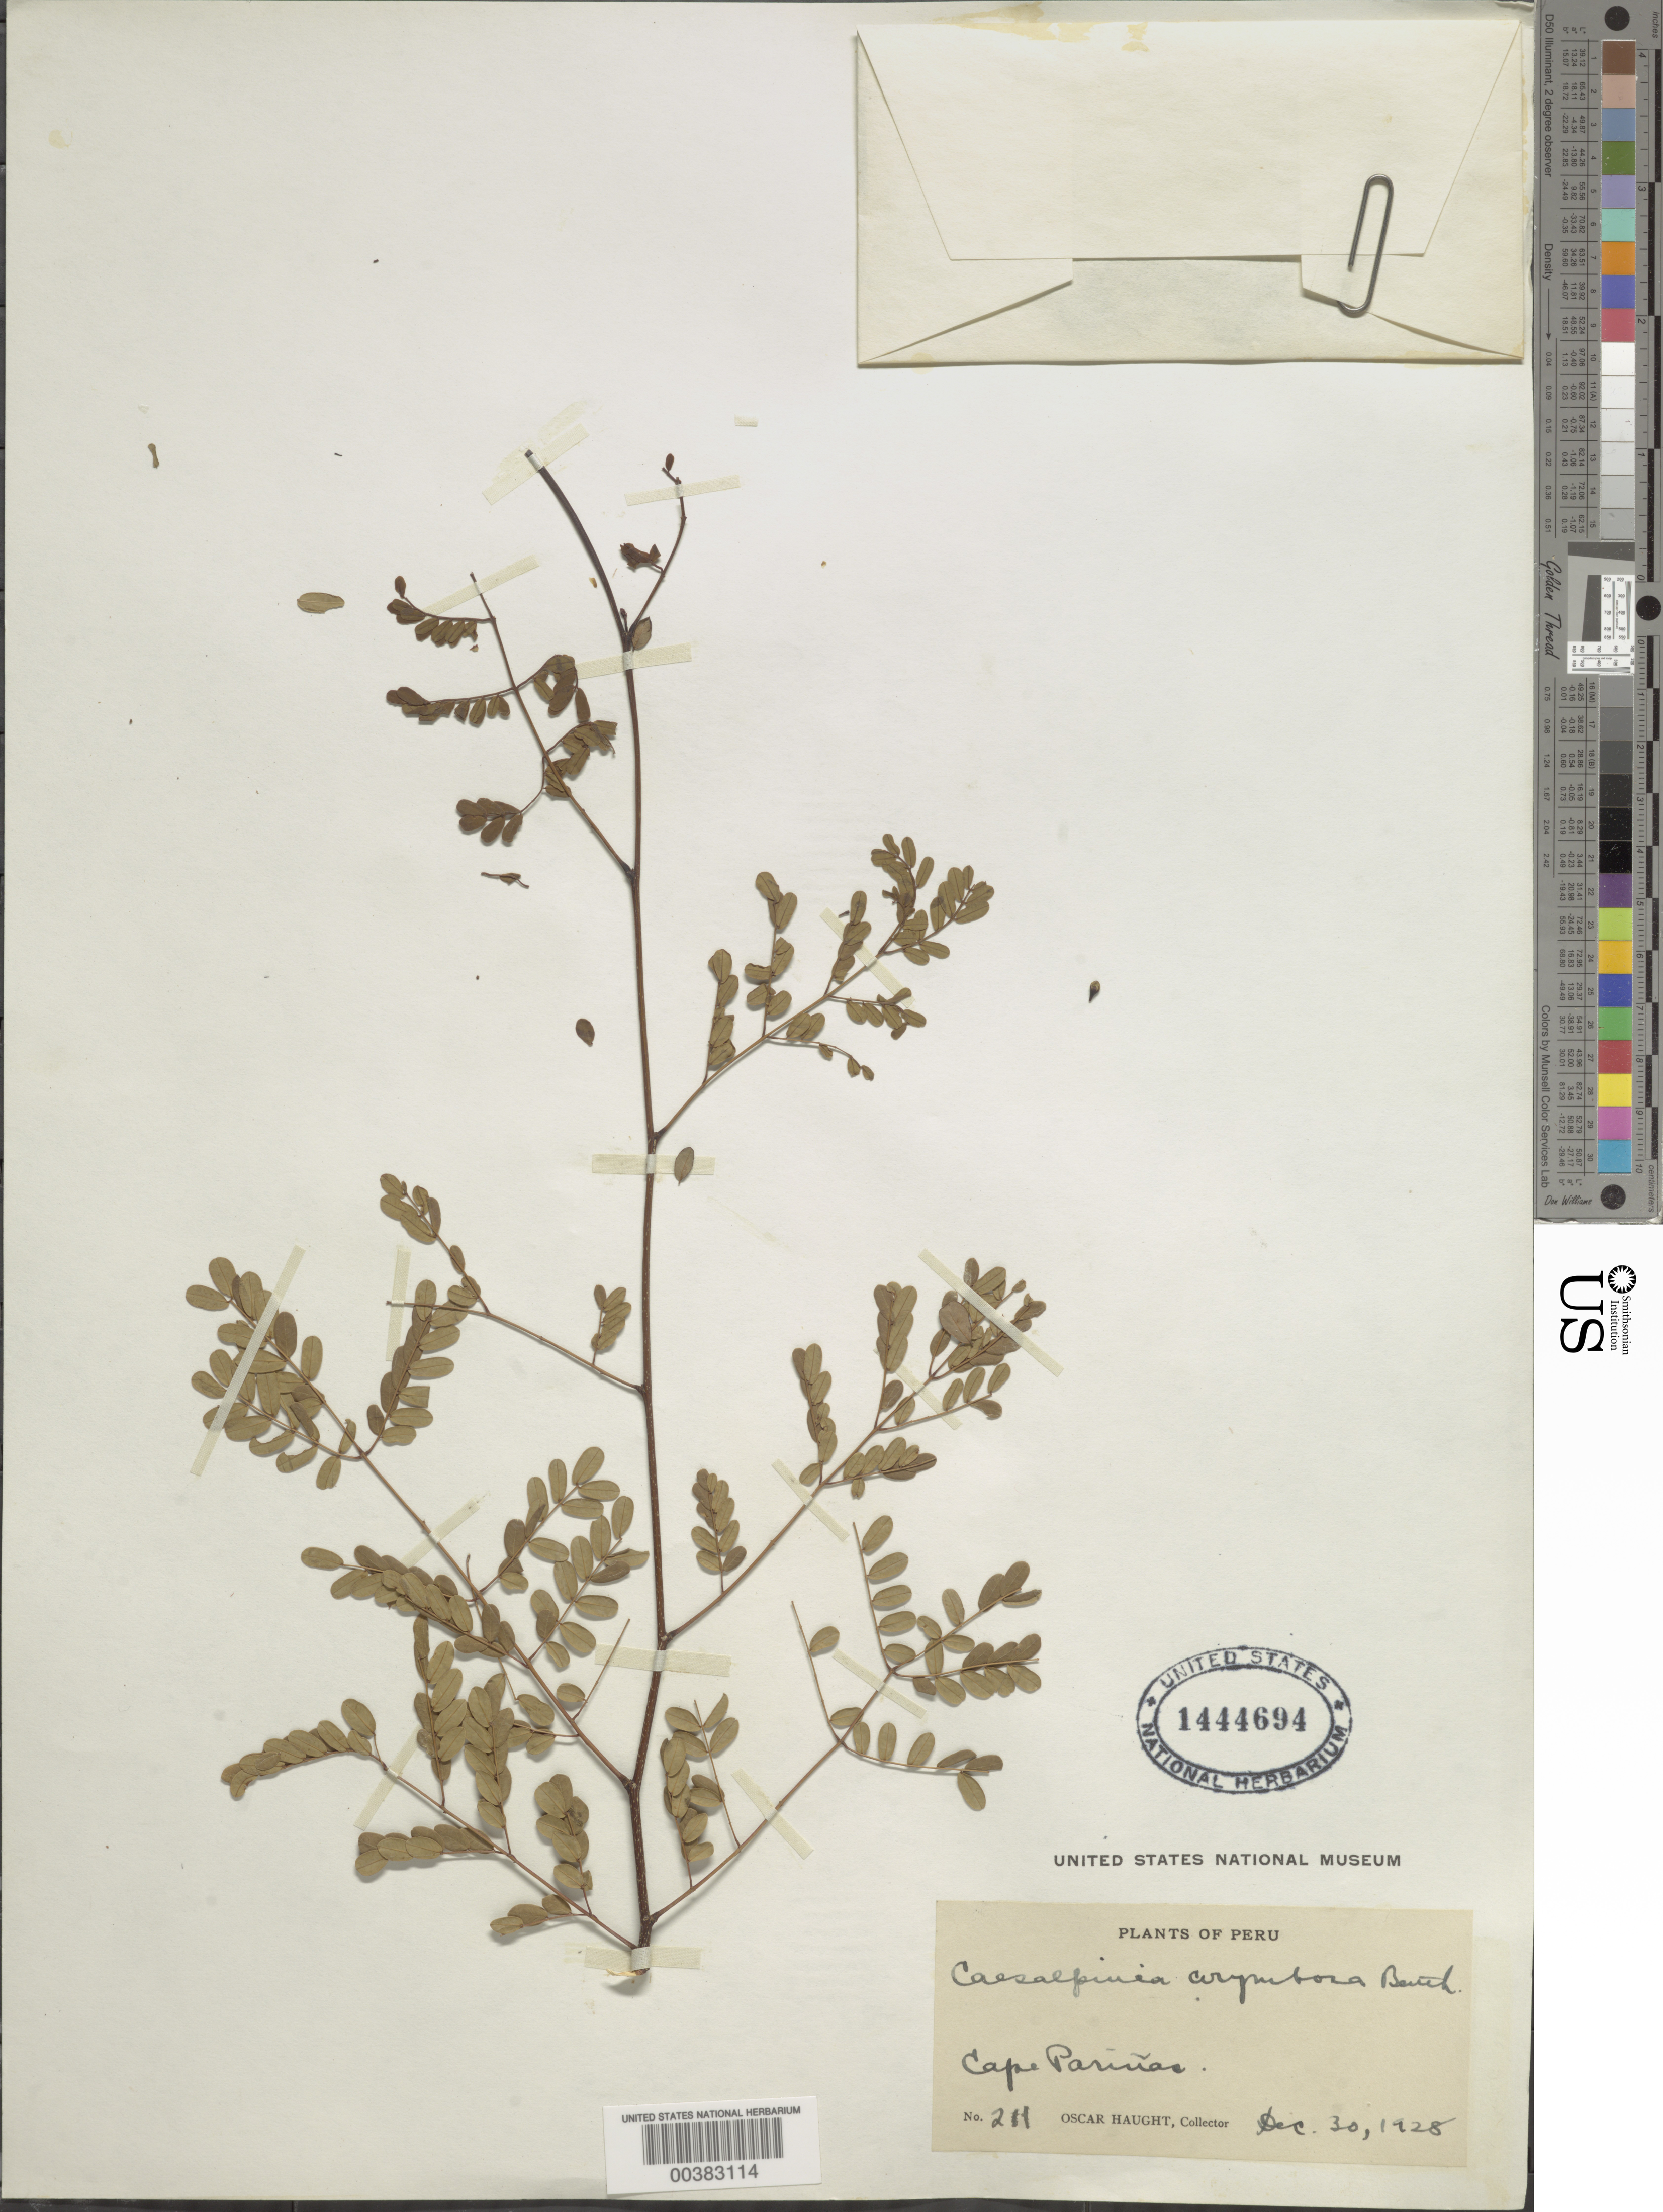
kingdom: Plantae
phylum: Tracheophyta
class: Magnoliopsida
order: Fabales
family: Fabaceae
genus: Libidibia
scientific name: Libidibia glabrata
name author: (Kunth) C. Cast. & G.P. Lewis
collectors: O. L. Haught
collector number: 211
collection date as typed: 30 Dec 1928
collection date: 1928-12-30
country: Peru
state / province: Piura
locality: Cape Pariñas; near La Bria, foot of Cerro Prieto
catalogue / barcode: US 1444694